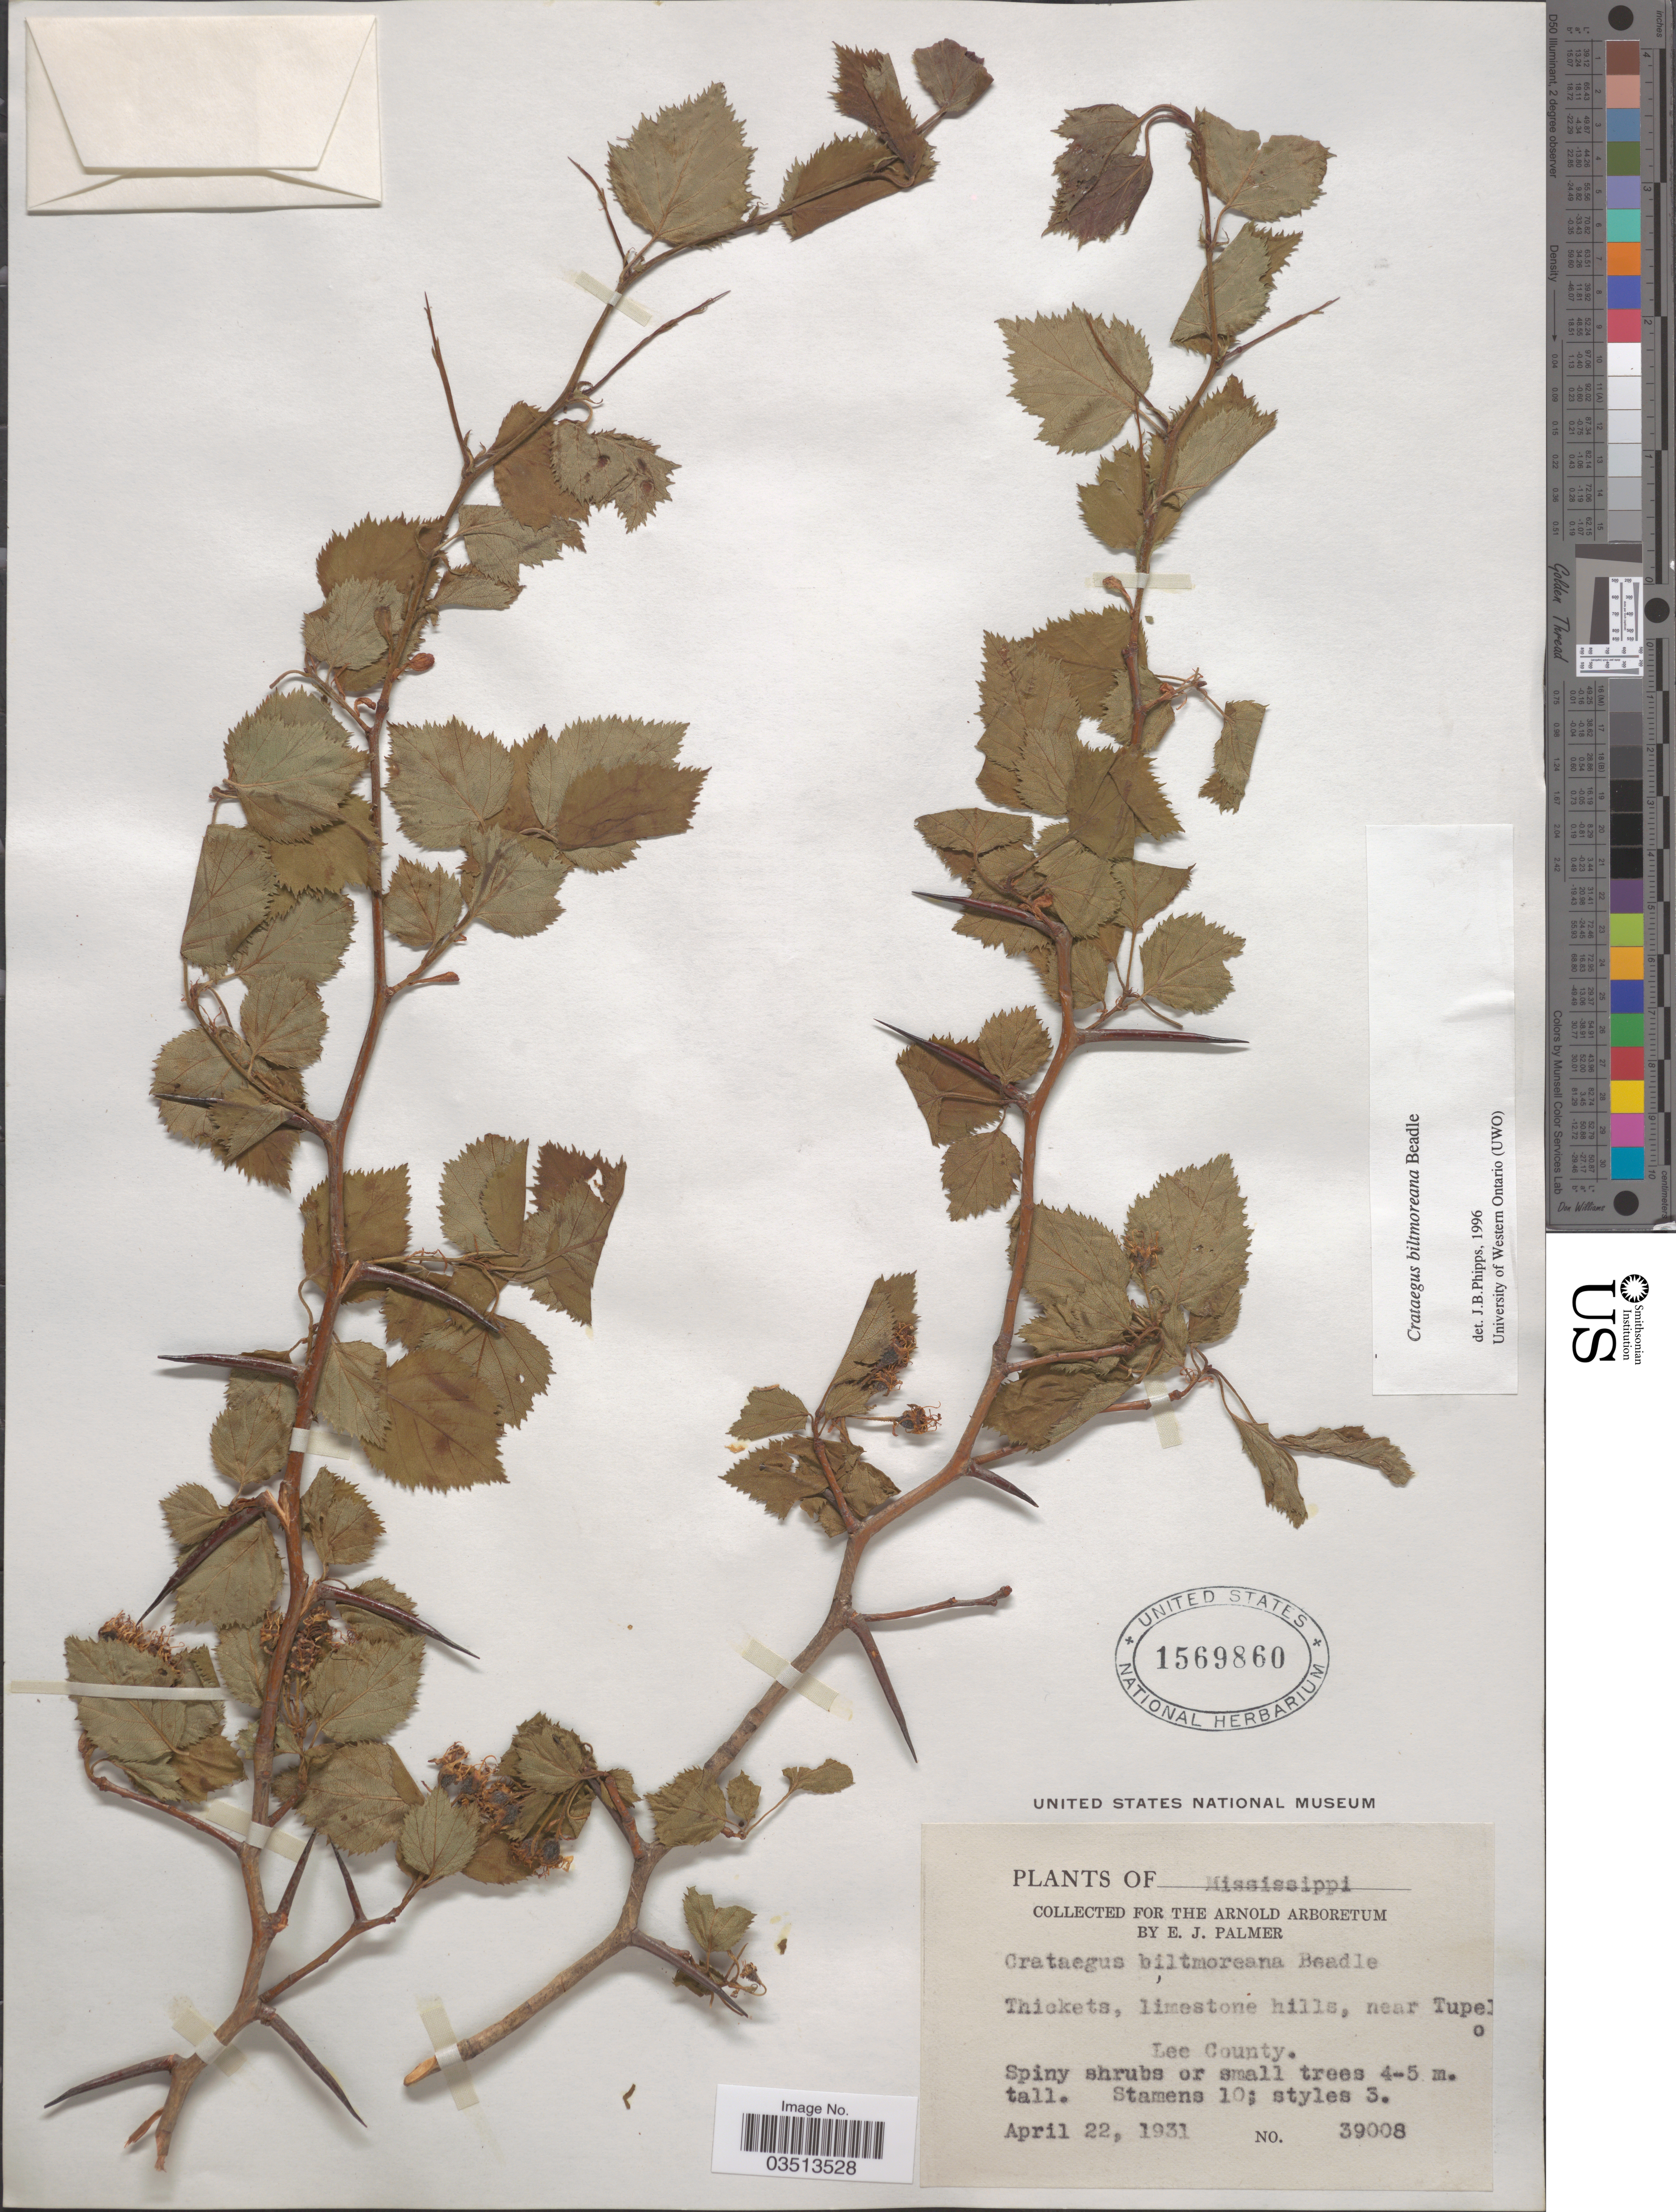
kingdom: Plantae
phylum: Tracheophyta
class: Magnoliopsida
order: Rosales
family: Rosaceae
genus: Crataegus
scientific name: Crataegus biltmoreana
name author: Beadle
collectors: E. J. Palmer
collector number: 39008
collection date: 1931-04-22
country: United States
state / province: Mississippi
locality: Near Tupelo. Lee County.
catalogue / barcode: US 1569860